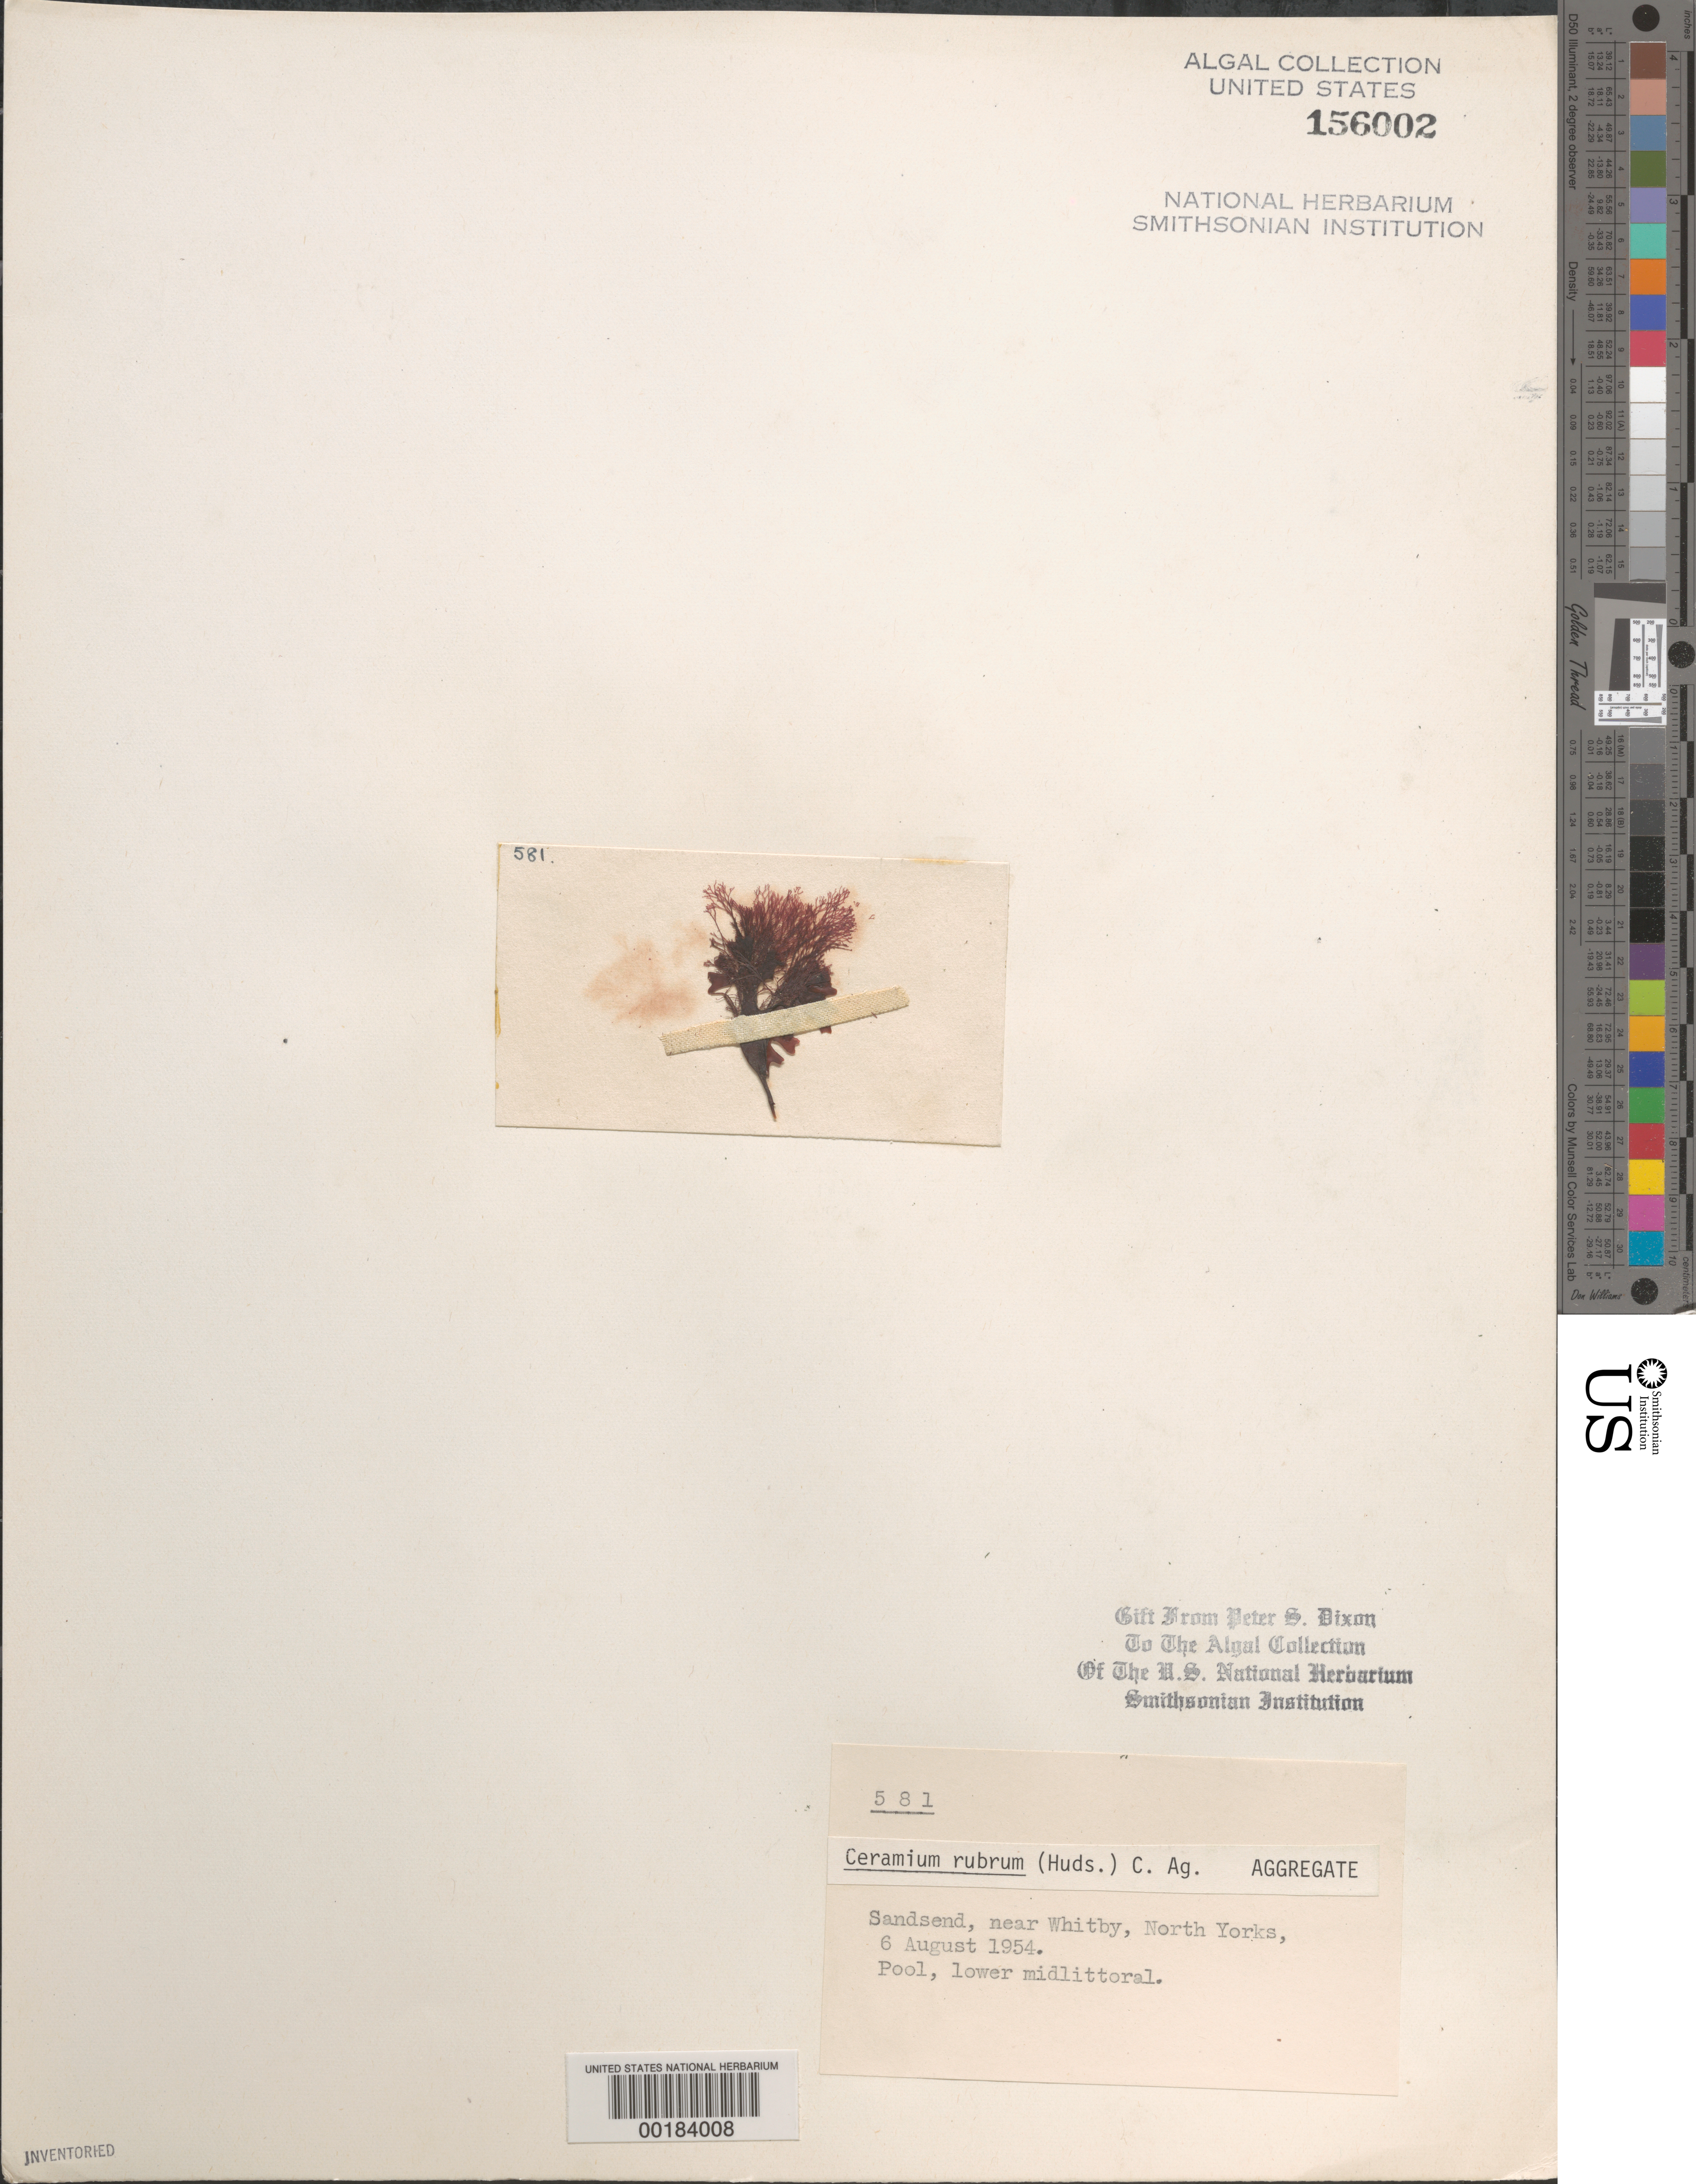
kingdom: Plantae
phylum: Rhodophyta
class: Florideophyceae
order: Ceramiales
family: Ceramiaceae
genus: Ceramium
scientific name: Ceramium rubrum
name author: C. Agardh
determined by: Dixon, P. S.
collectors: P. S. Dixon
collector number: PSD 581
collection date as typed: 06 Aug 1954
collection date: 1954-08-06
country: United Kingdom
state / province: England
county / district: North Yorkshire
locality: Sandsend, near Whitby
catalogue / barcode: US 156002